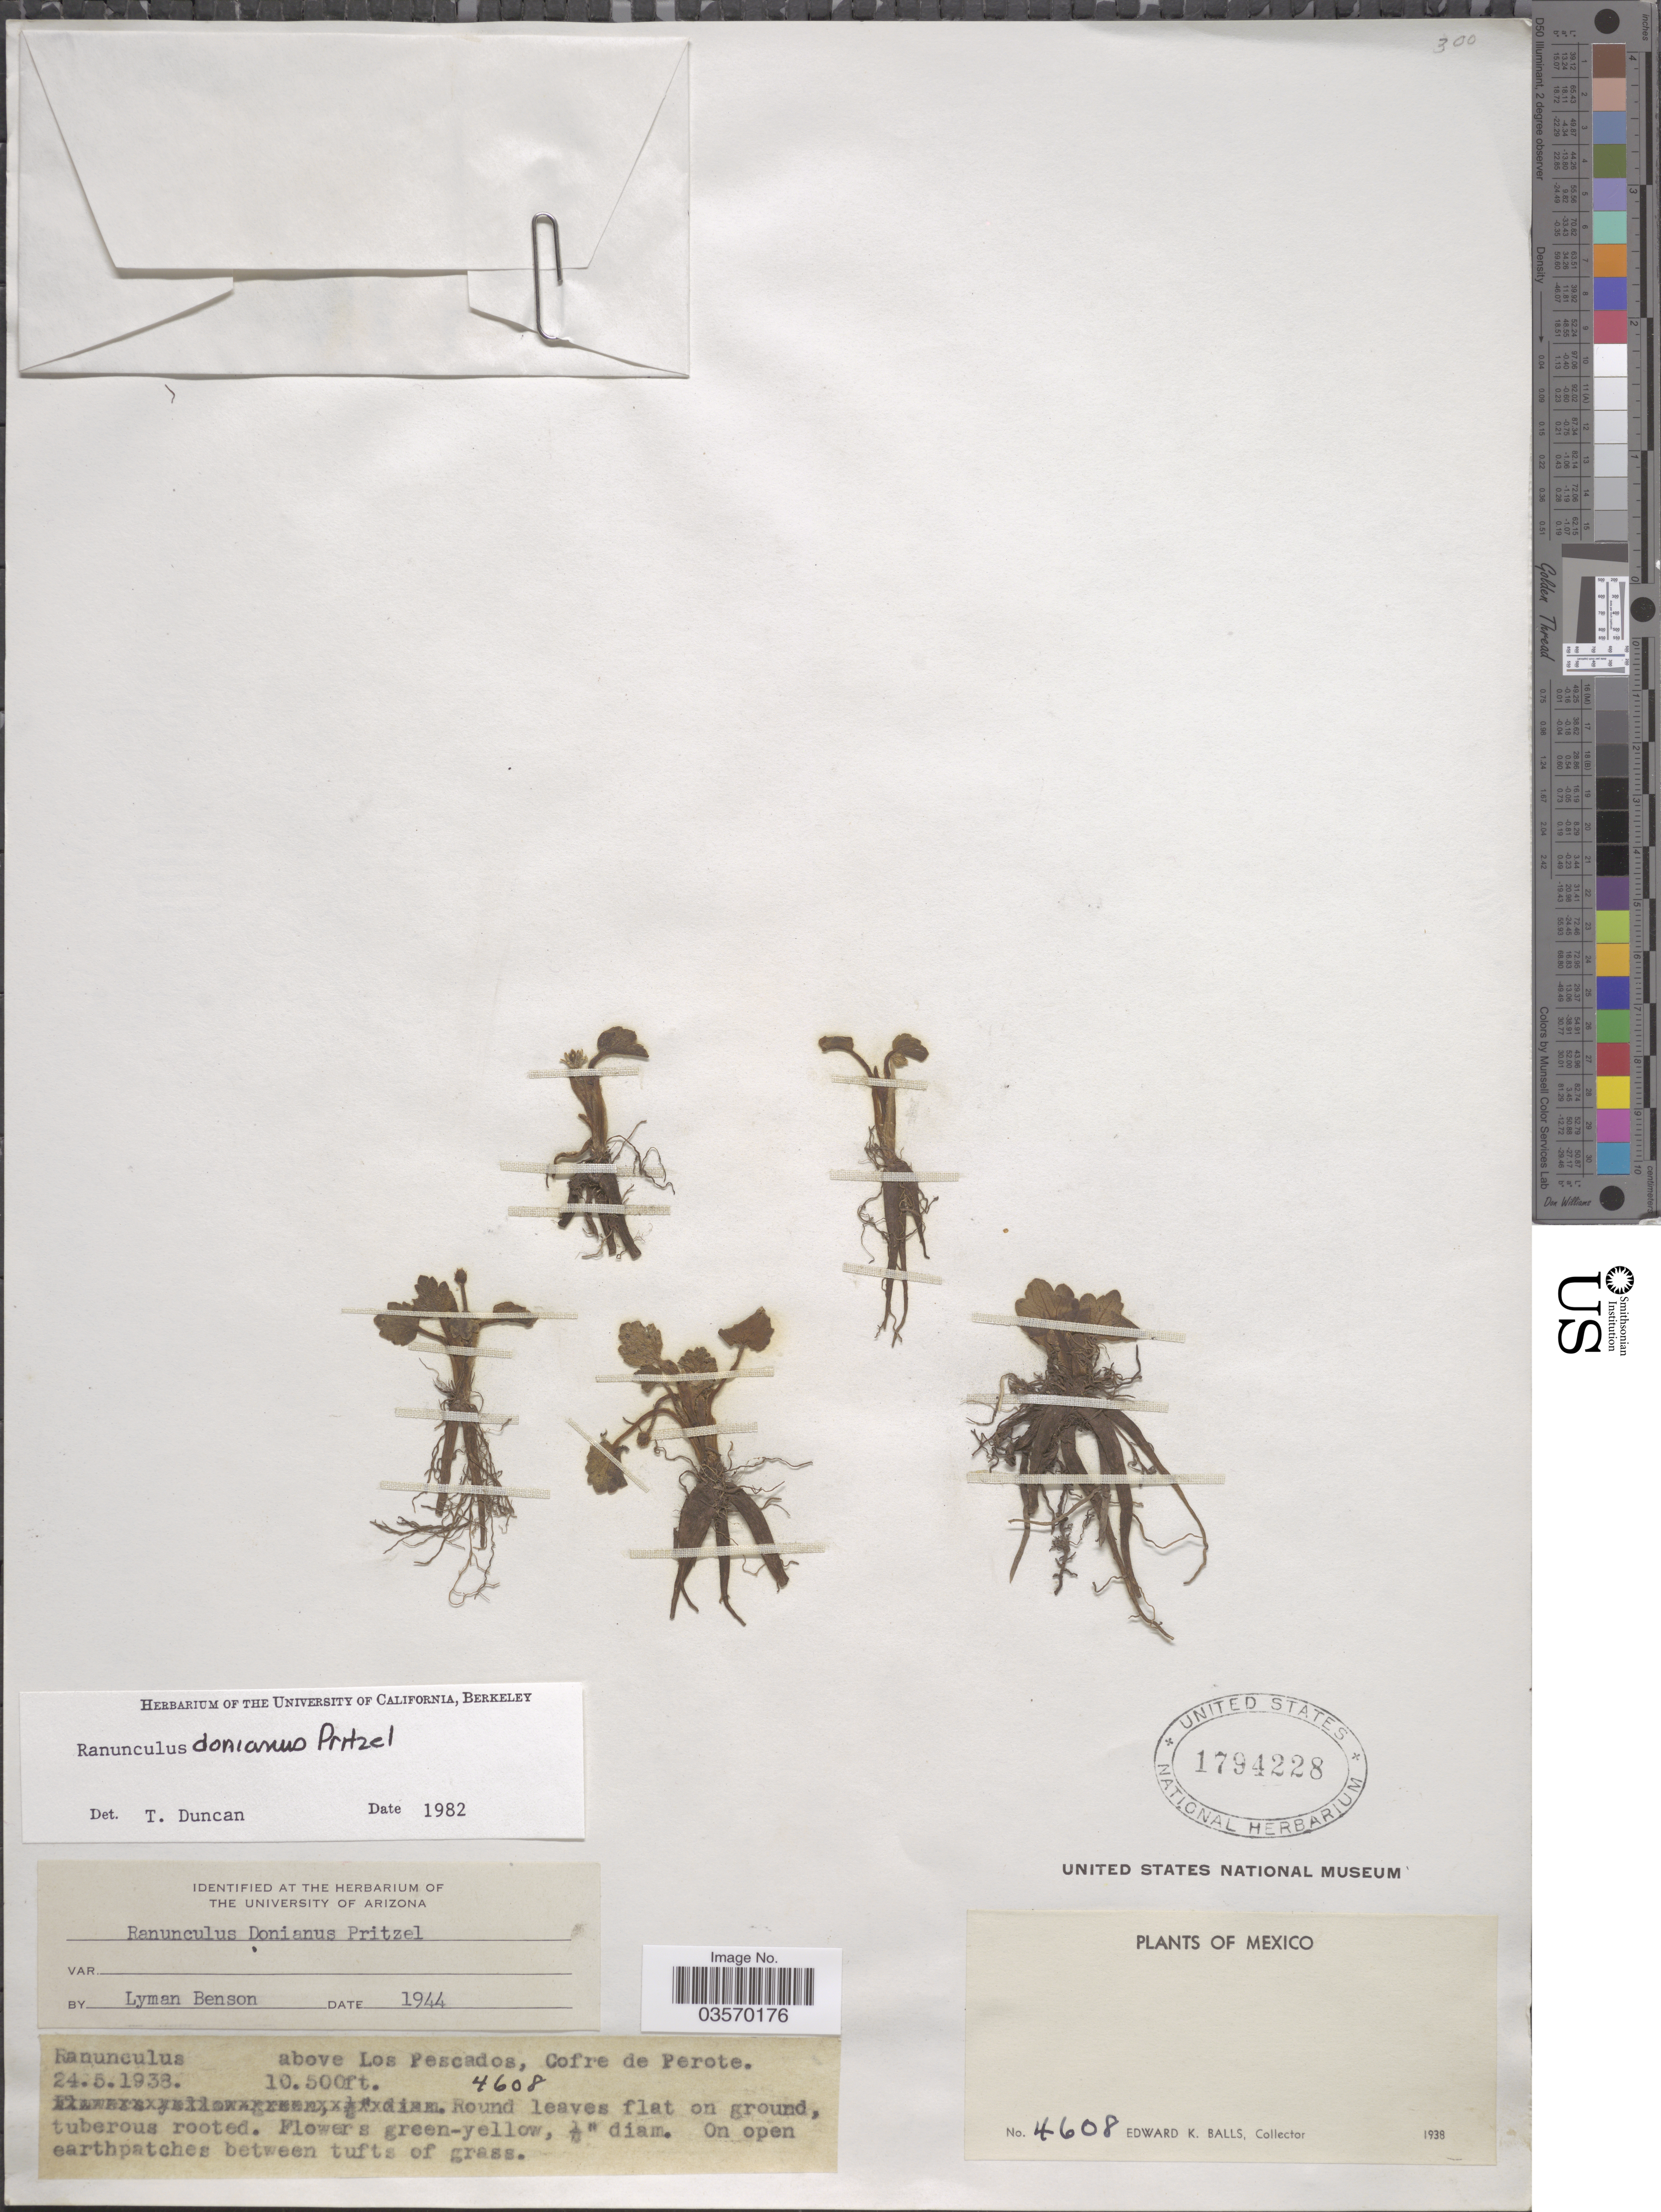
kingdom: Plantae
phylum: Tracheophyta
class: Magnoliopsida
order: Ranunculales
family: Ranunculaceae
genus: Ranunculus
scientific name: Ranunculus donianus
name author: Pritz. ex Walp.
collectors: E. K. Balls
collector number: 4608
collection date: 1938-05-24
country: Mexico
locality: Above Los Pescados, Cofre de Perote.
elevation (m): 3200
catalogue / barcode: US 1794228